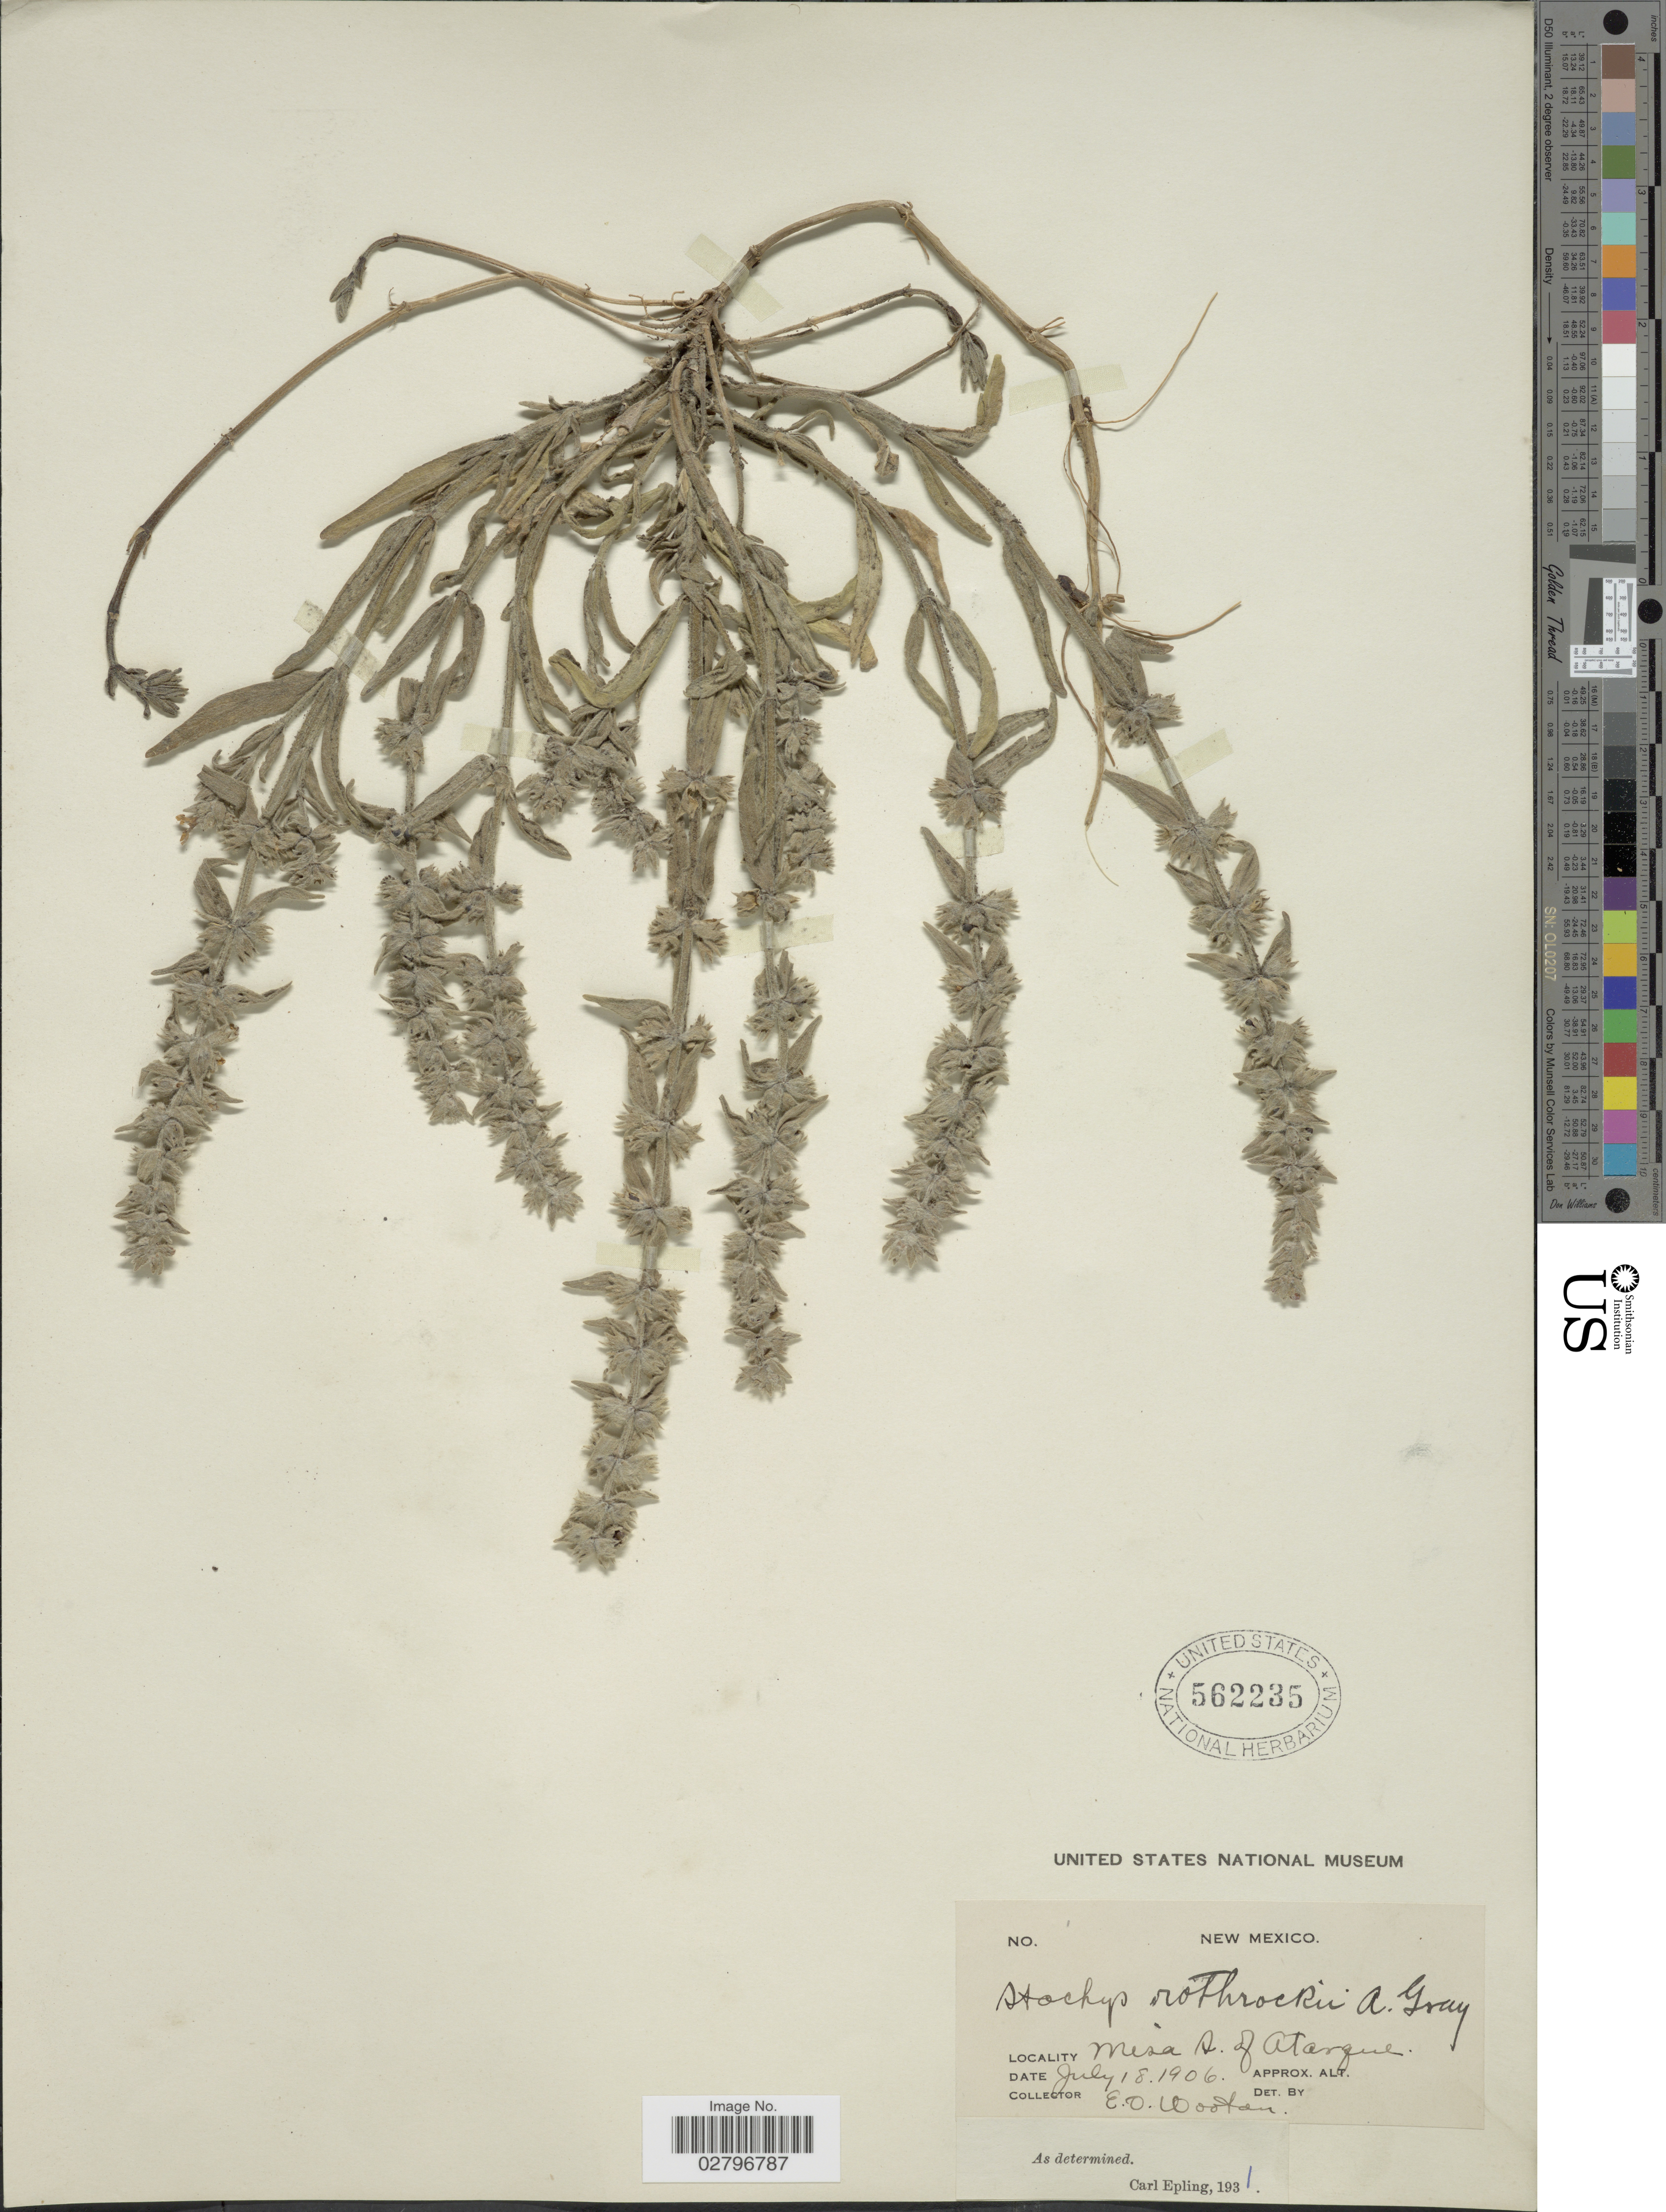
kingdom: Plantae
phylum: Tracheophyta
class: Magnoliopsida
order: Lamiales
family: Lamiaceae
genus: Stachys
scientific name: Stachys rothrockii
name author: A. Gray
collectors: E. O. Wooton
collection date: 1906-07-18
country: United States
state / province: New Mexico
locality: Mesa S. of Atarque.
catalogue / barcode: US 562235